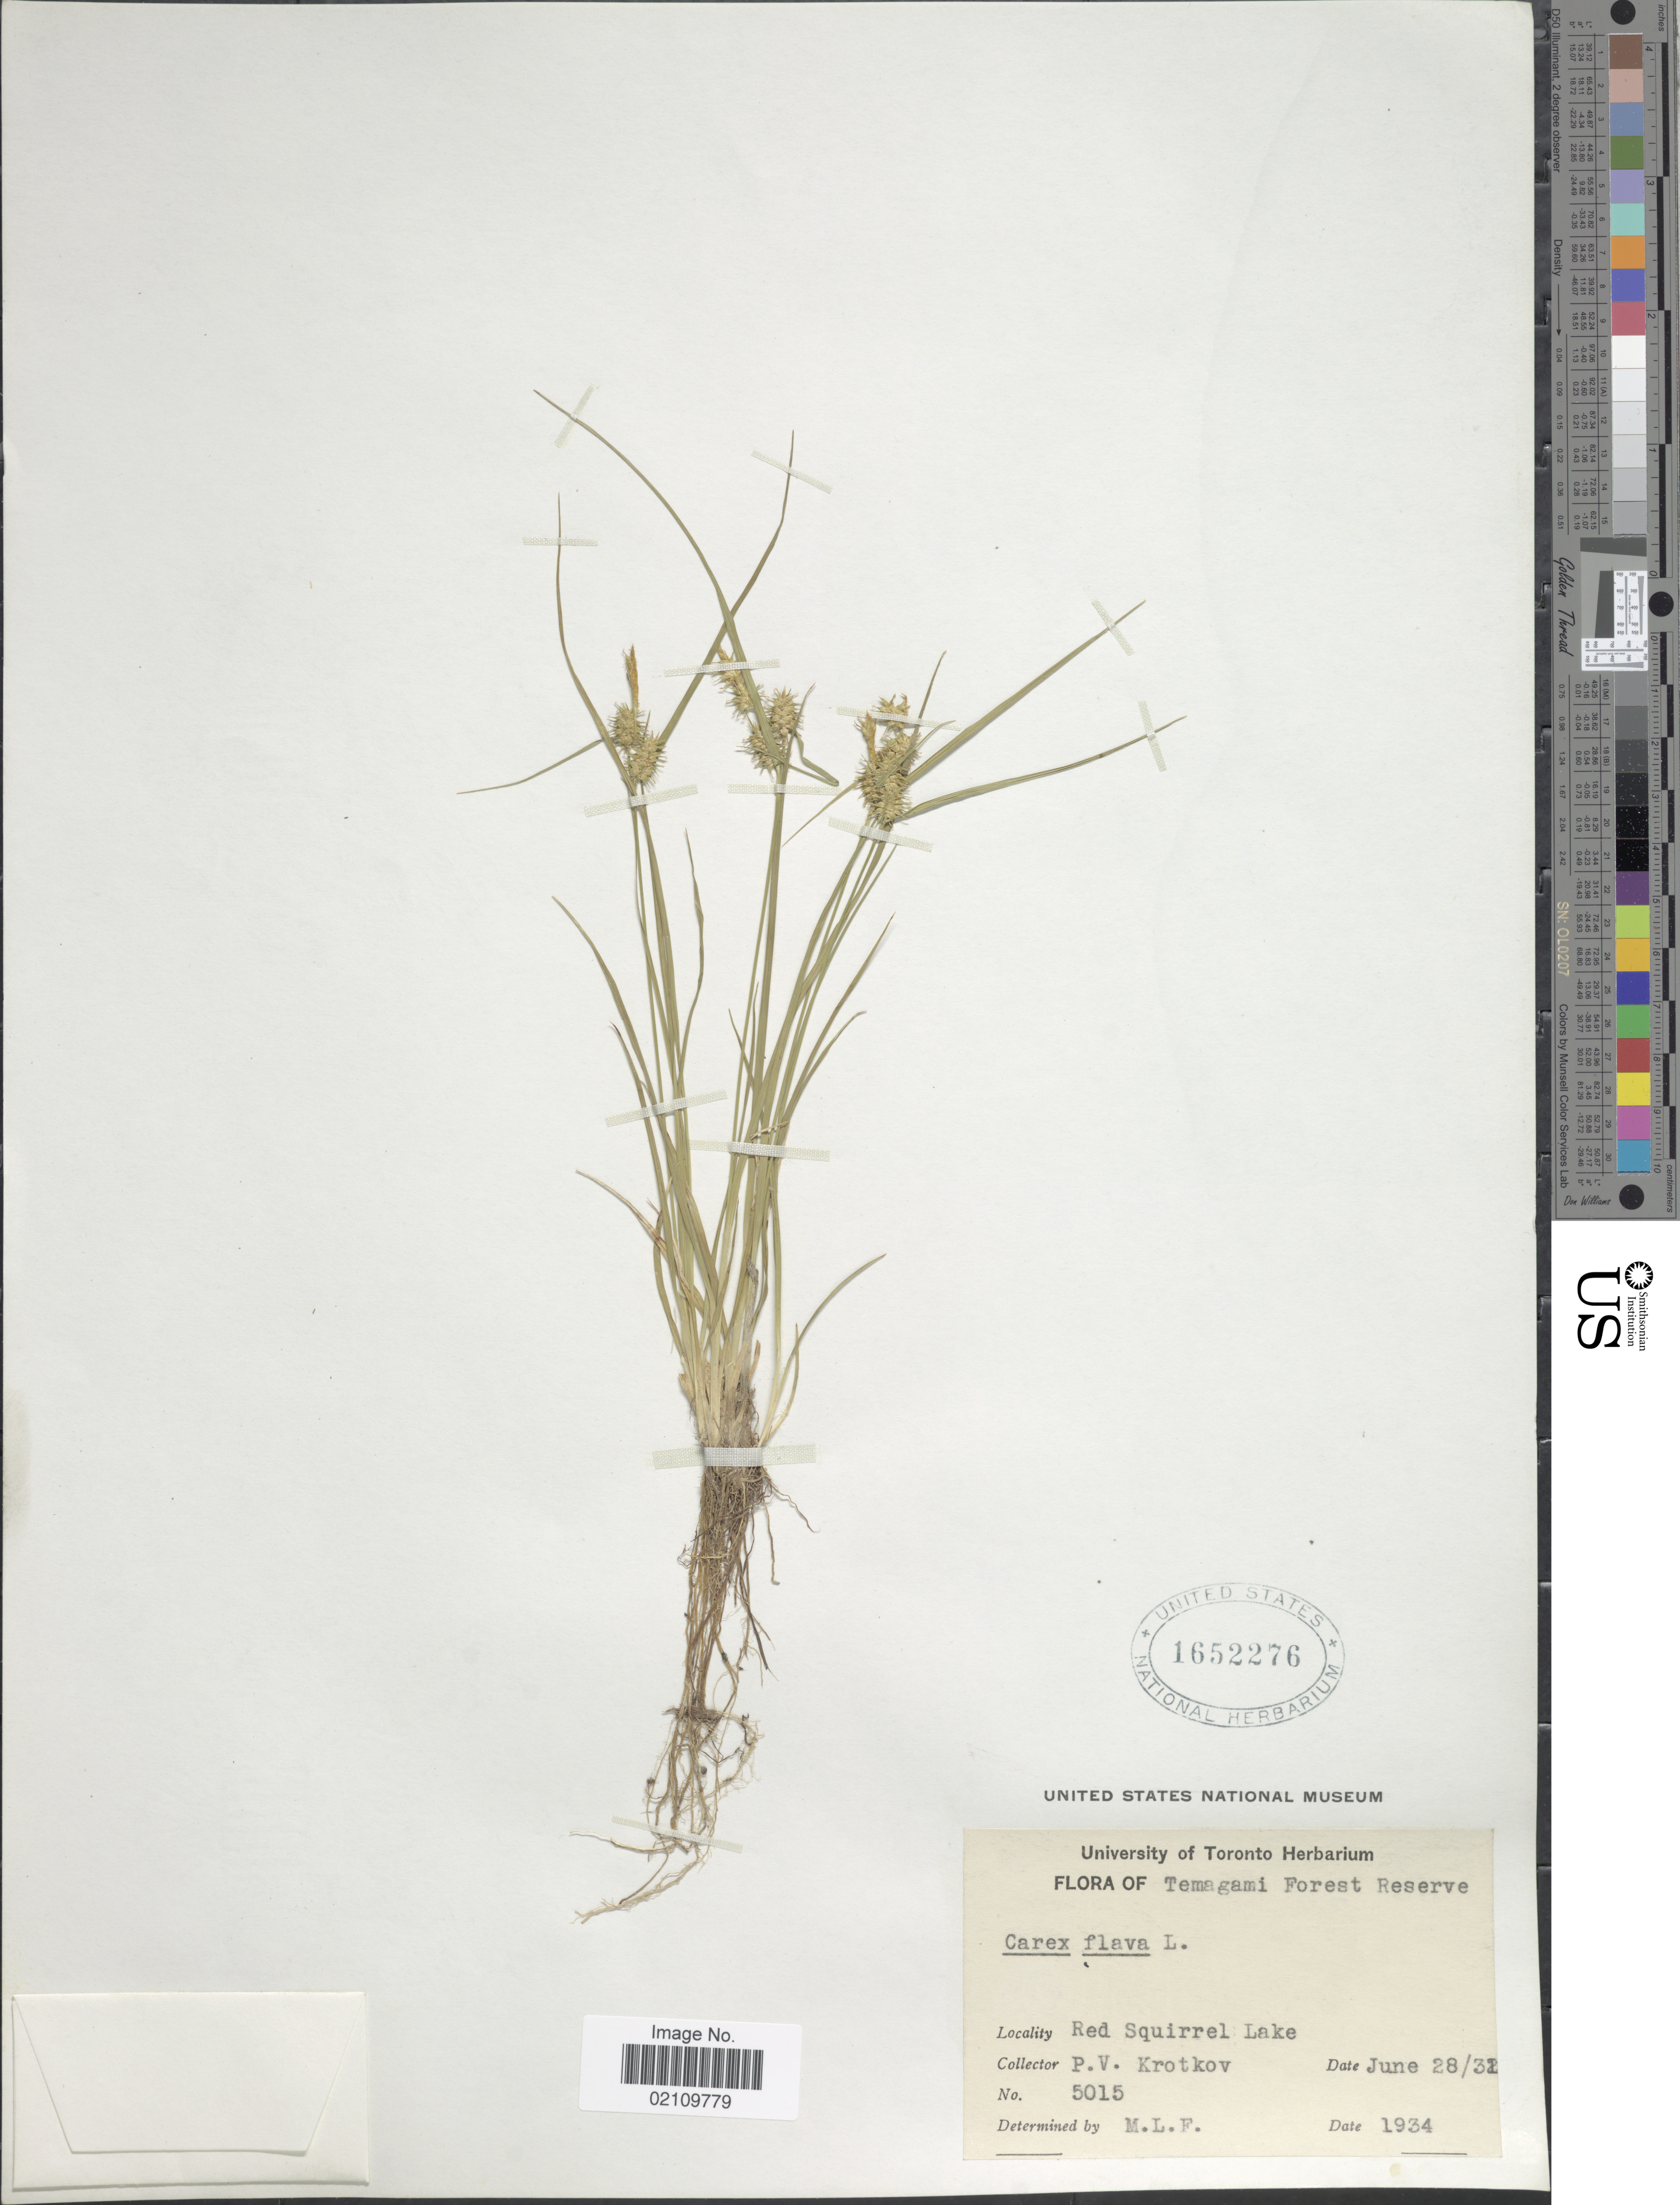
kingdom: Plantae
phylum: Tracheophyta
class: Liliopsida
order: Poales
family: Cyperaceae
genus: Carex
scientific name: Carex flava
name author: L.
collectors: P. V. Krotkov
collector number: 5015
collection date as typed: Transcribed d/m/y: 28/6/32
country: Canada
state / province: Ontario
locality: Temagami Forest Reserve. Red Squirrel Lake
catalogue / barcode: US 1652276